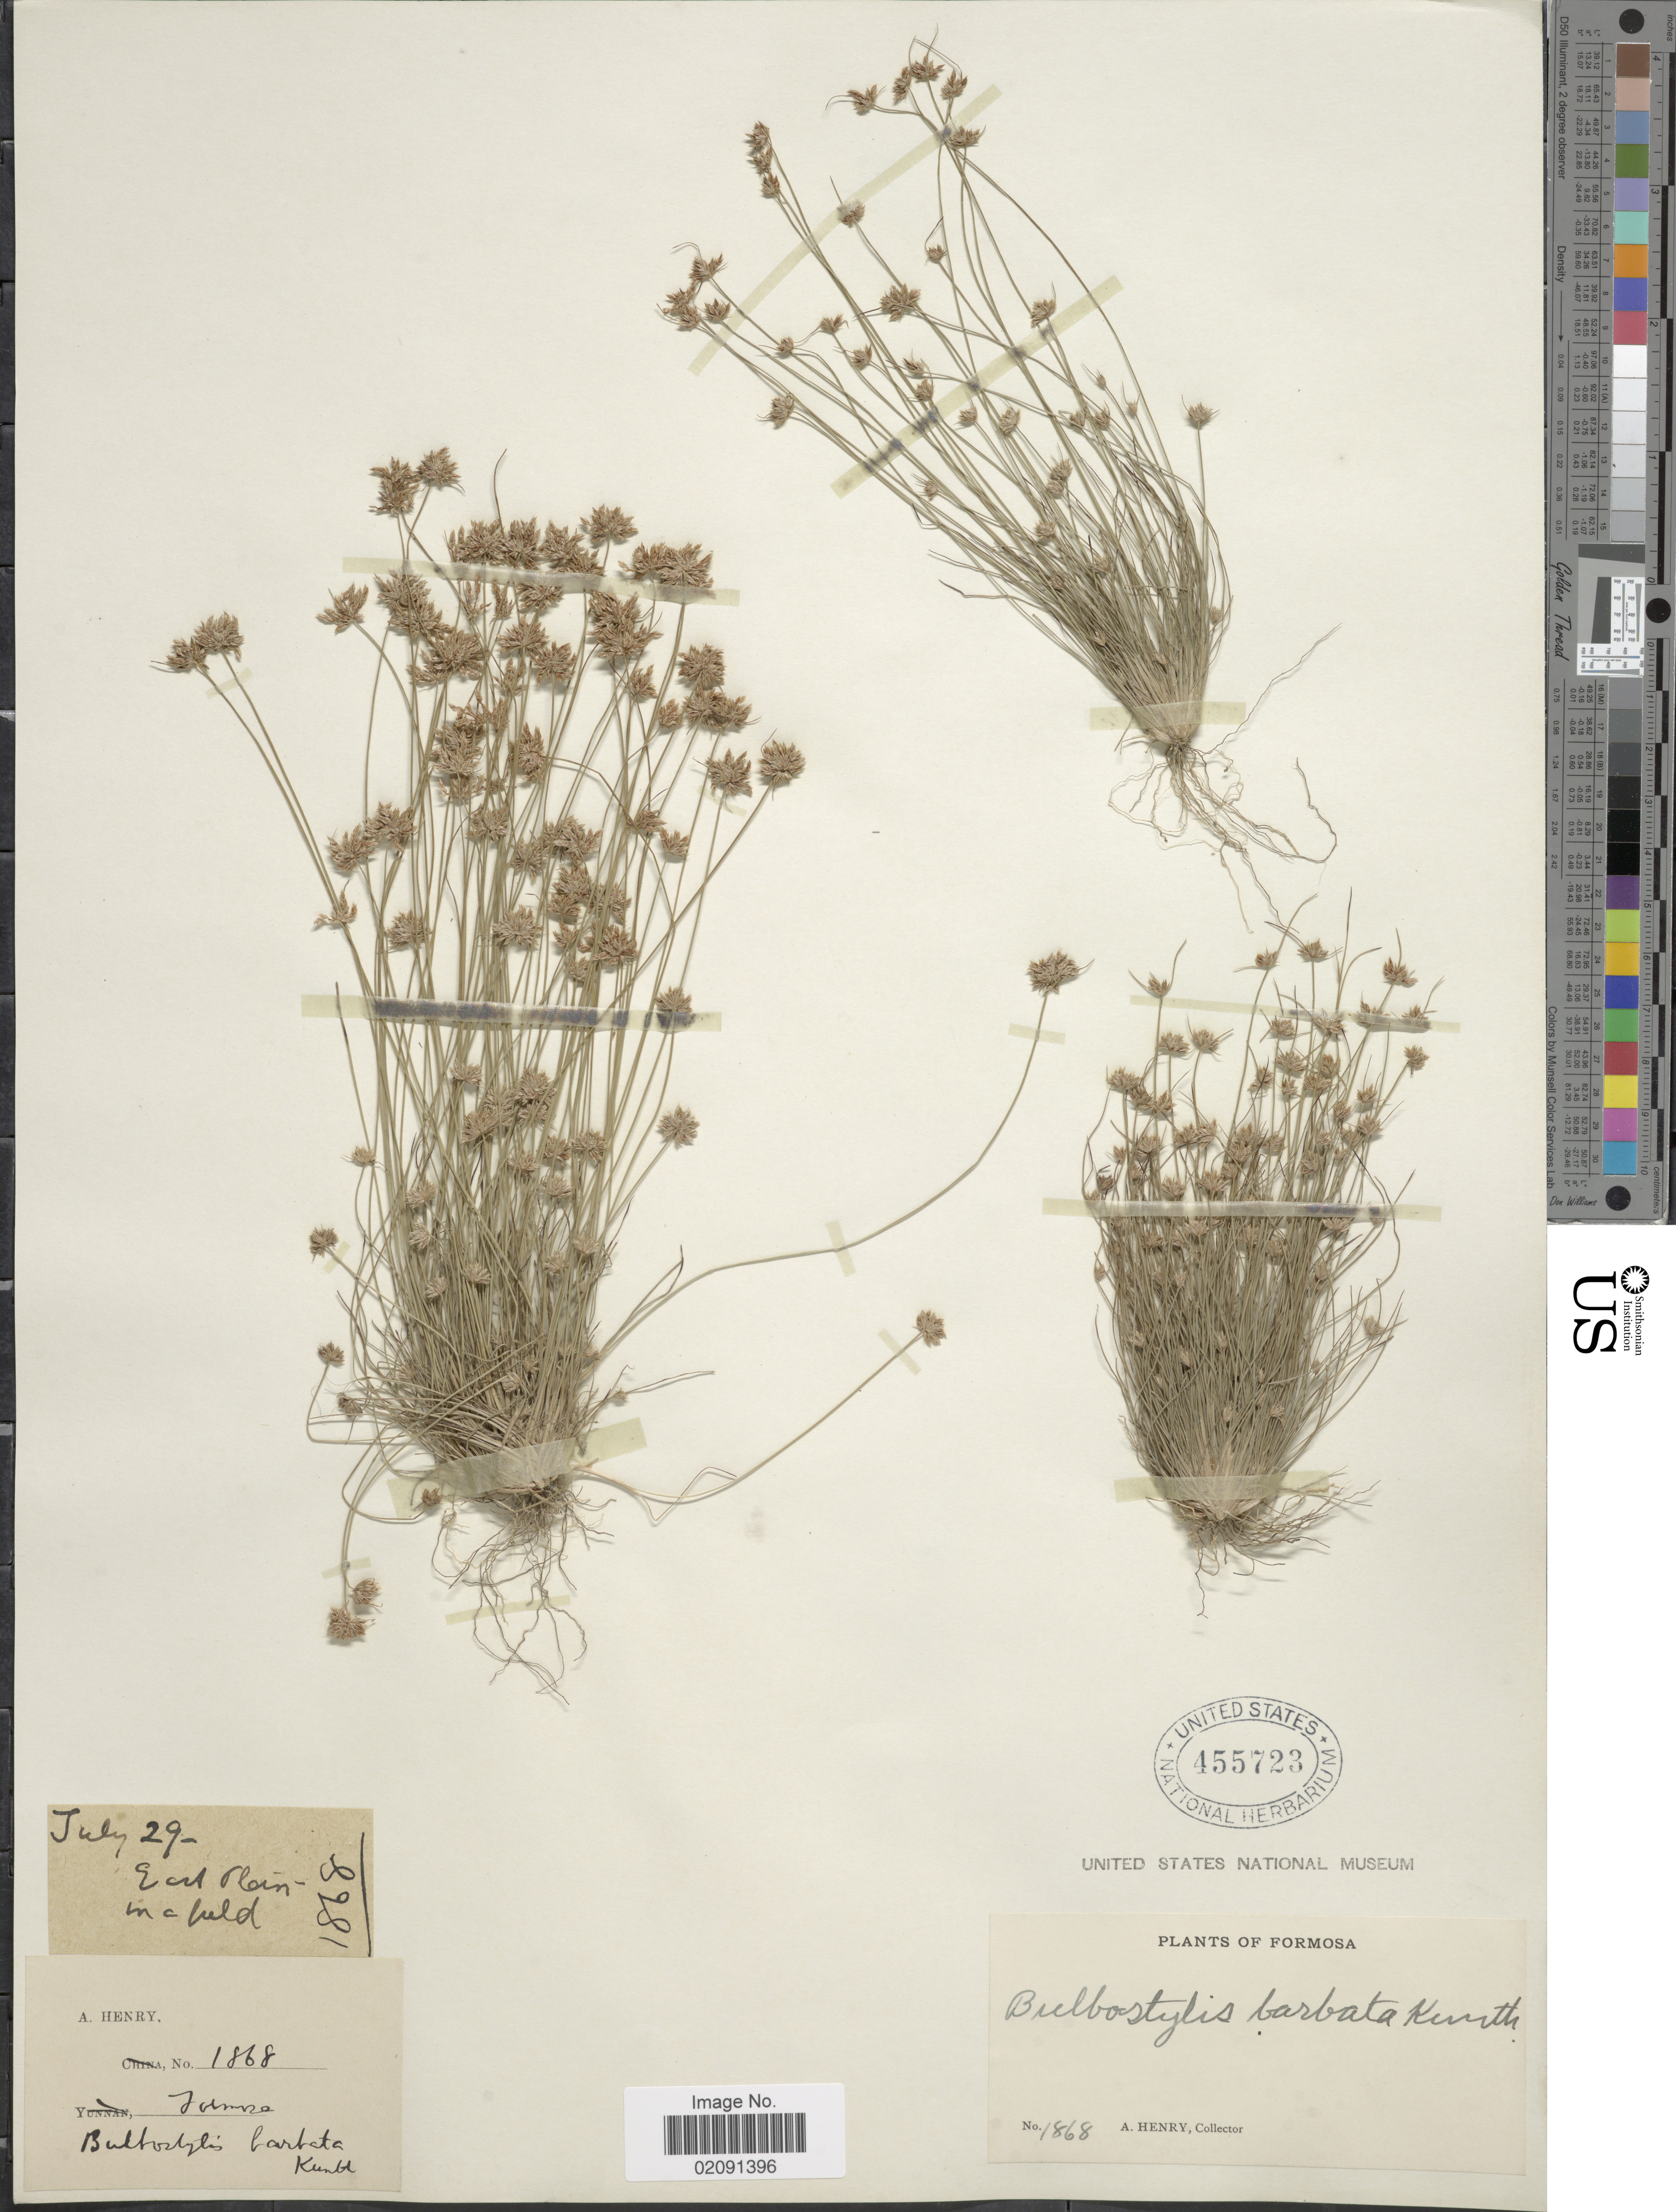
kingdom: Plantae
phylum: Tracheophyta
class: Liliopsida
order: Poales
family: Cyperaceae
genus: Bulbostylis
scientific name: Bulbostylis barbata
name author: (Rottb.) C.B. Clarke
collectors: A. Henry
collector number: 1868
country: Taiwan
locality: Formosa, in a field.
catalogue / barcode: US 455723